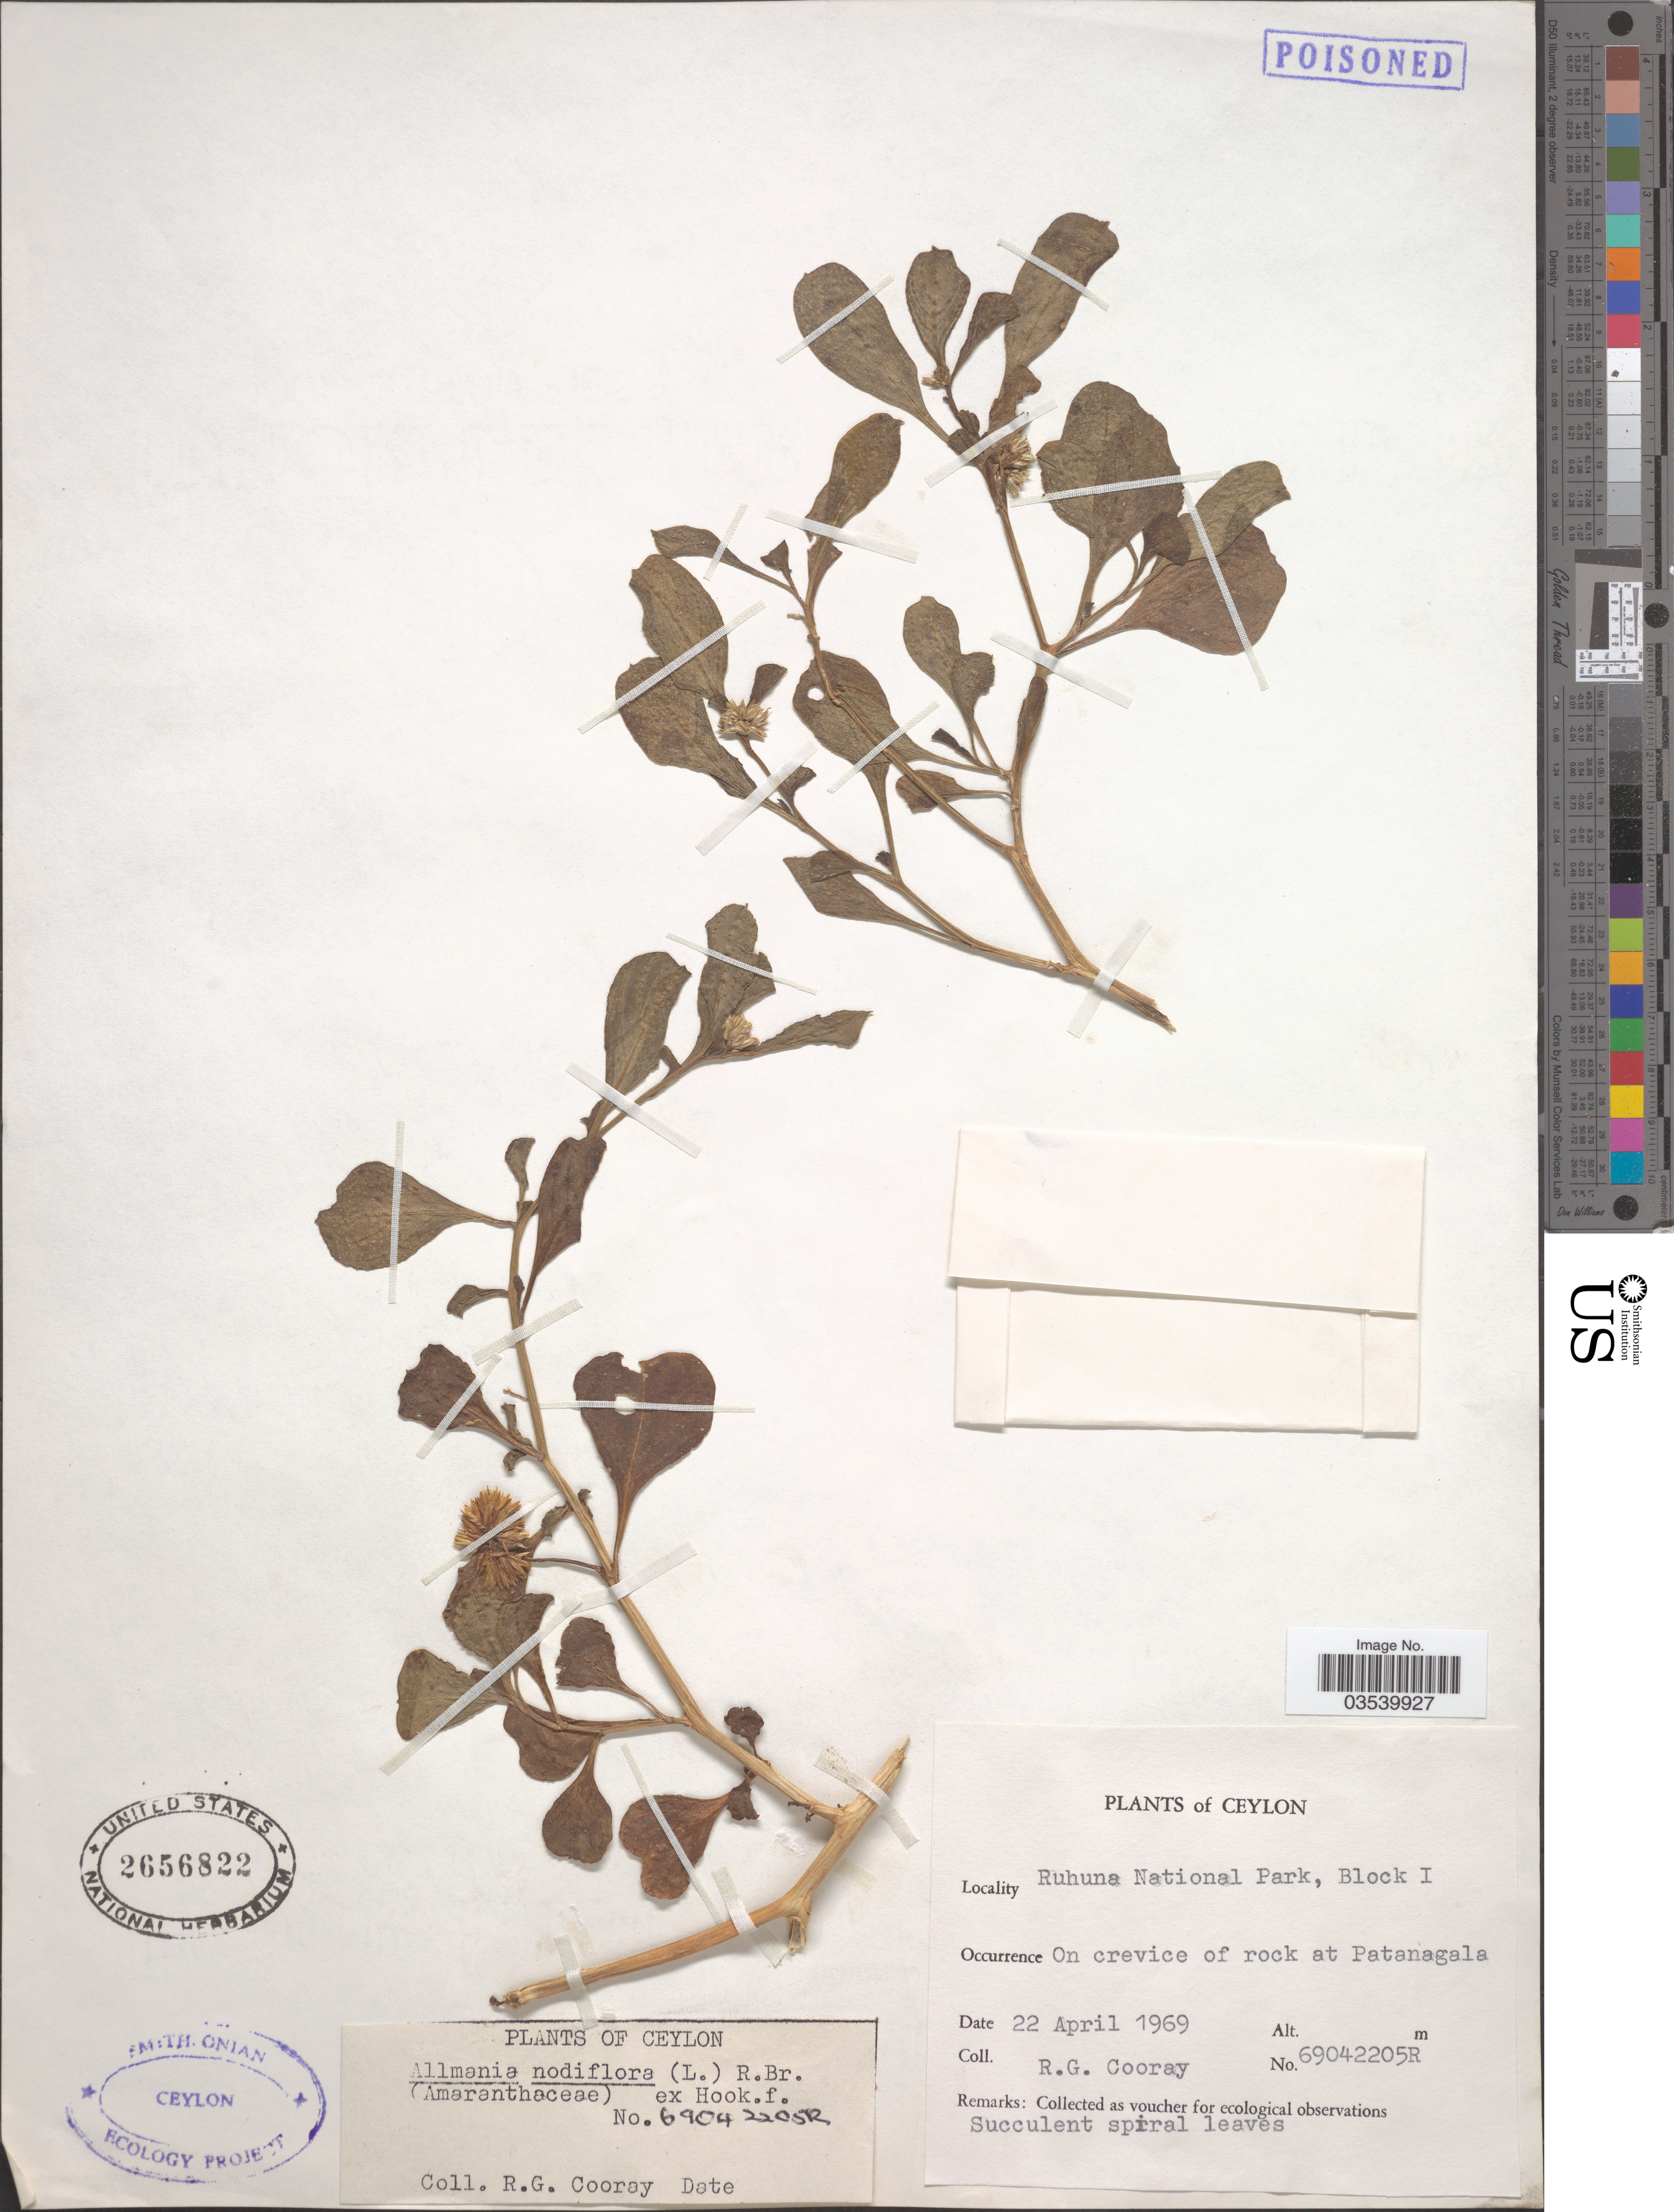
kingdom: Plantae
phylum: Tracheophyta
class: Magnoliopsida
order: Caryophyllales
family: Amaranthaceae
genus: Allmania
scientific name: Allmania nodiflora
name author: (L.) R. Br. ex Wight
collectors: R. Cooray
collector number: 69042205R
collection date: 1969-04-22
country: Sri Lanka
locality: Ceylon. Ruhuna National Park, Block I. On crevice of rock at Patanagala.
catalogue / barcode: US 2656822